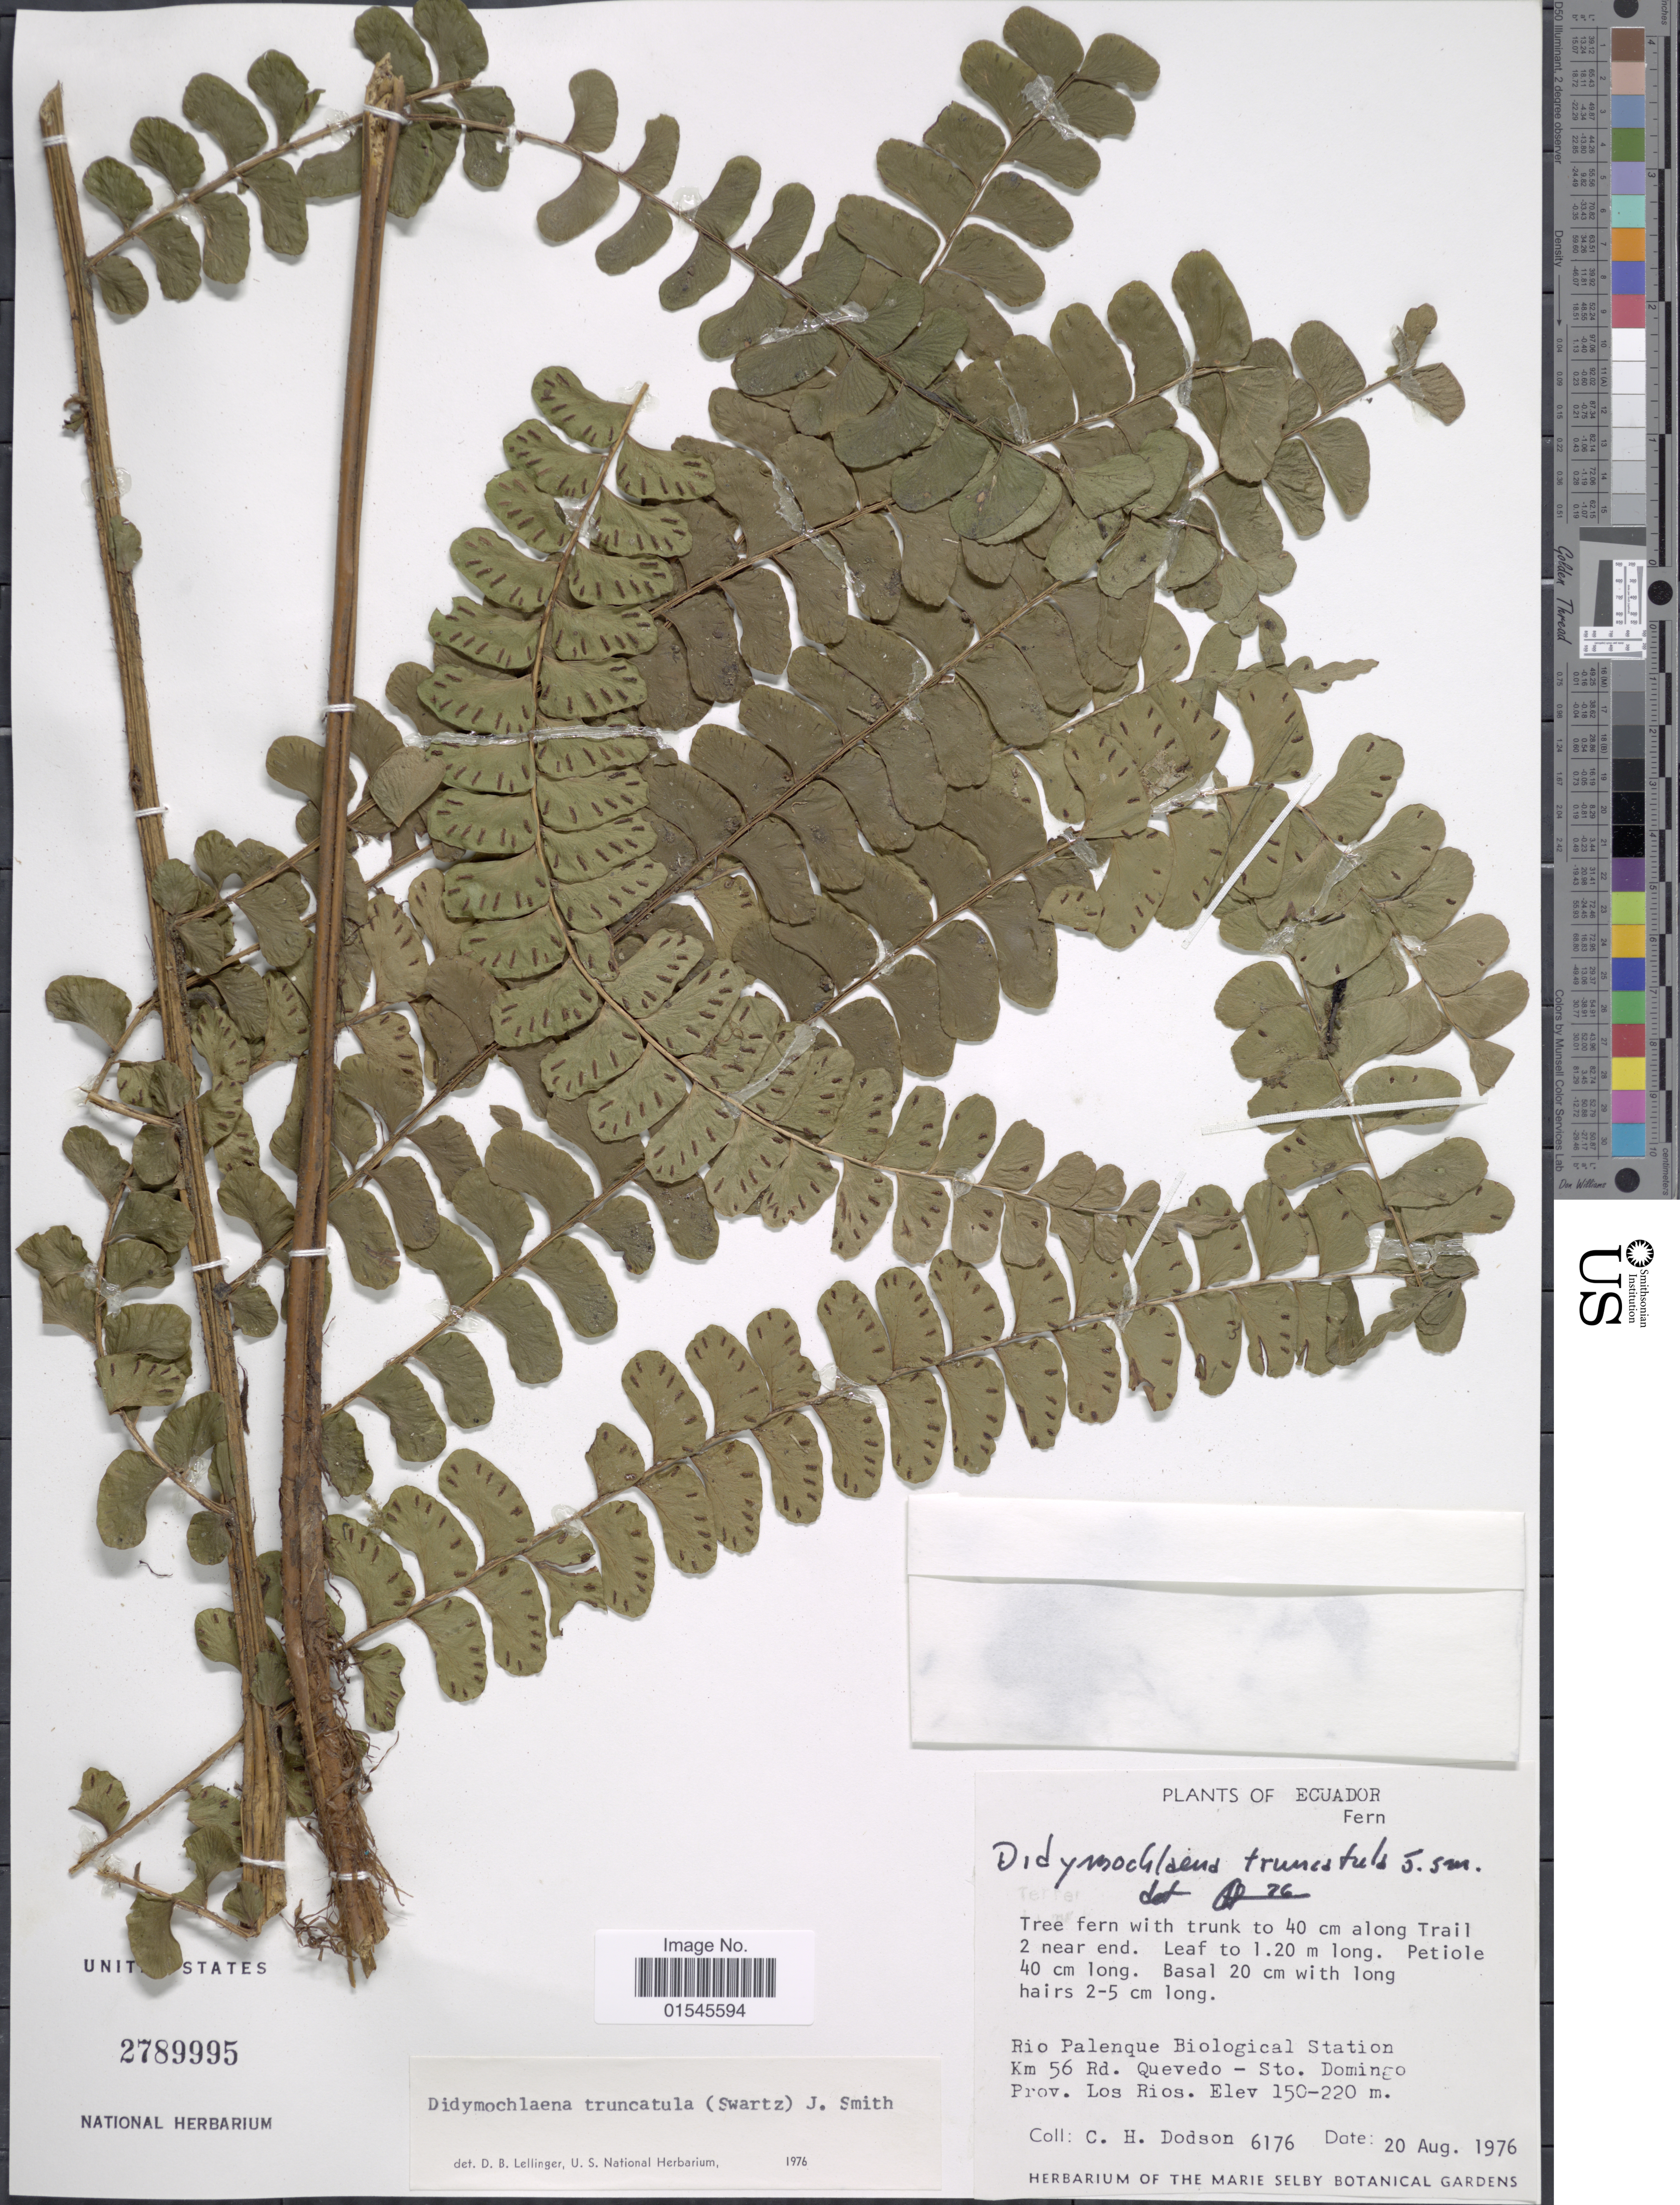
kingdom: Plantae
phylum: Tracheophyta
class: Polypodiopsida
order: Polypodiales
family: Didymochlaenaceae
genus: Didymochlaena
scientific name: Didymochlaena truncatula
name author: (Sw.) J. Sm.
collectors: C. Hodson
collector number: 6176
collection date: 1976-08-20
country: Ecuador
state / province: Los Ríos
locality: Rio Palenque Biological Station Km 56 Rd. Quevedo - Sto. Domingo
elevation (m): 150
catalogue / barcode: US 2789995